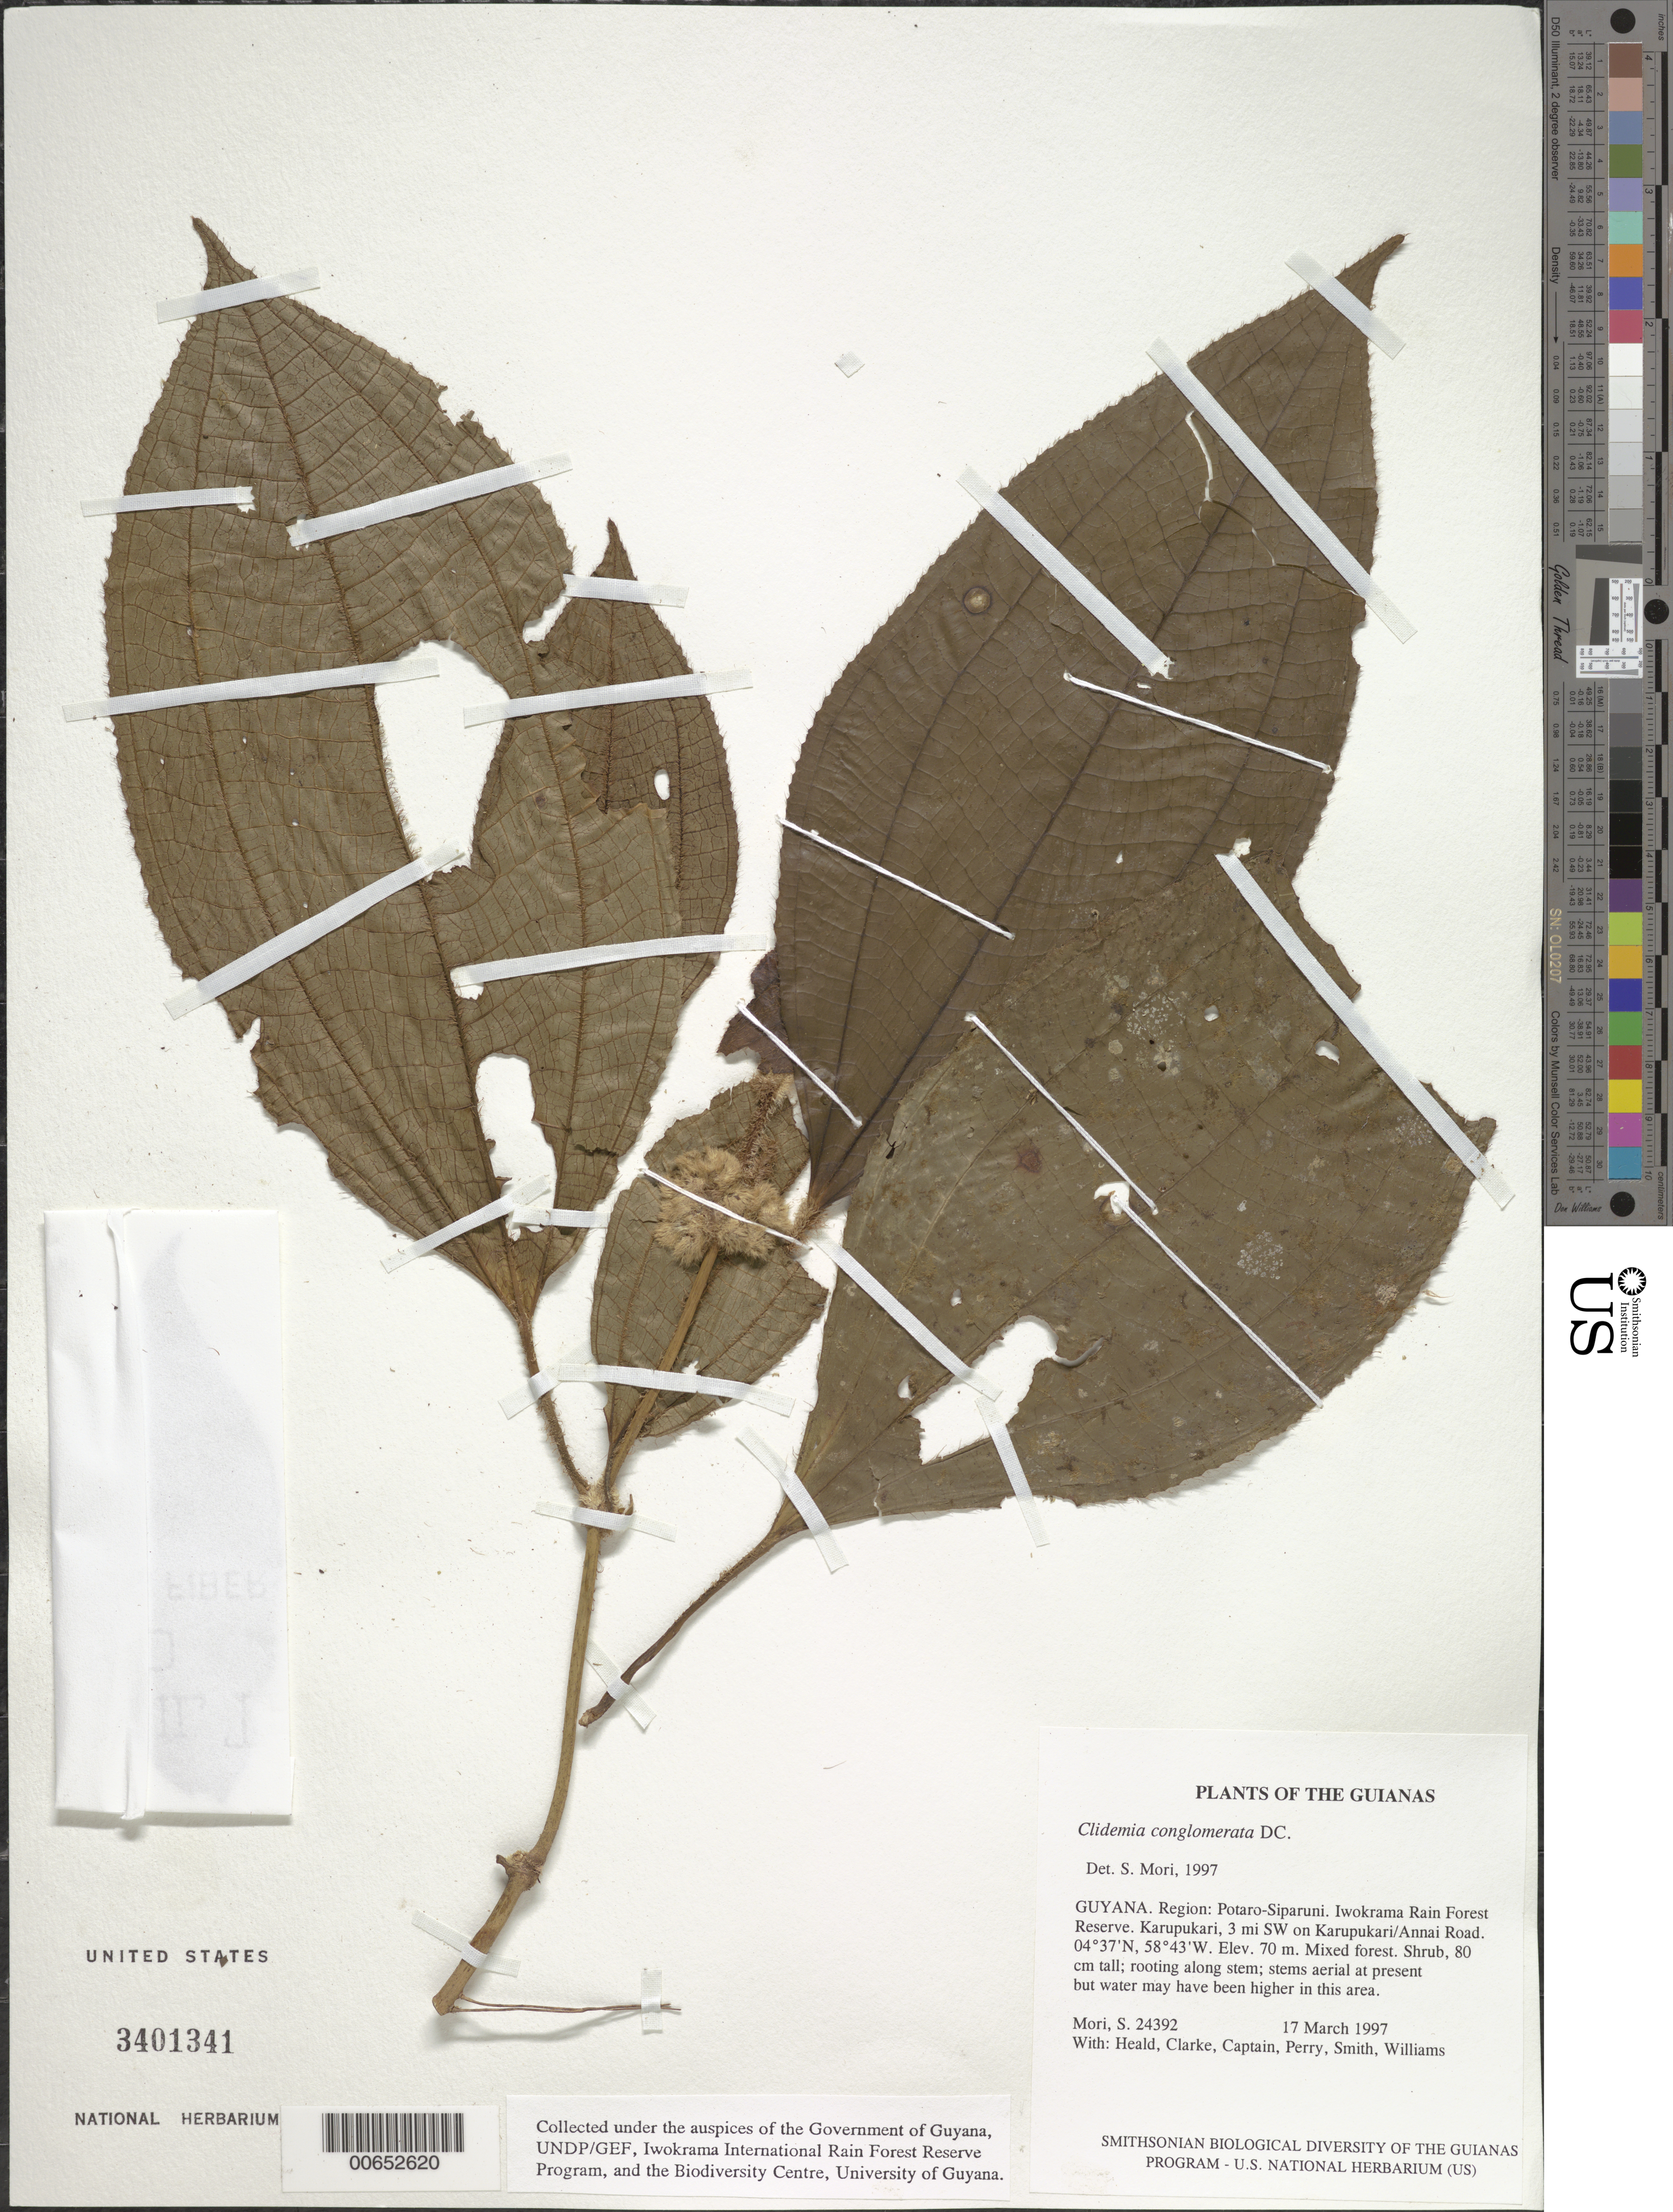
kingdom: Plantae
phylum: Tracheophyta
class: Magnoliopsida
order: Myrtales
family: Melastomataceae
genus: Clidemia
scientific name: Clidemia conglomerata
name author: DC.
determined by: Mori, Scott A.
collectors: S. Mori, S. Heald, D. Clarke, C. Captain, C. Perry, -- Smith & R. Williams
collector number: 24392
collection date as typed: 17 March 1997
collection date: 1997-03-17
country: Guyana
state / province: Potaro-Siparuni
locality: Iwokrama Rain Forest Reserve. Karupukari, 3 mi SW on Karupukari/Annai Road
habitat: Mixed forest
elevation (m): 70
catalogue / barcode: US 3401341